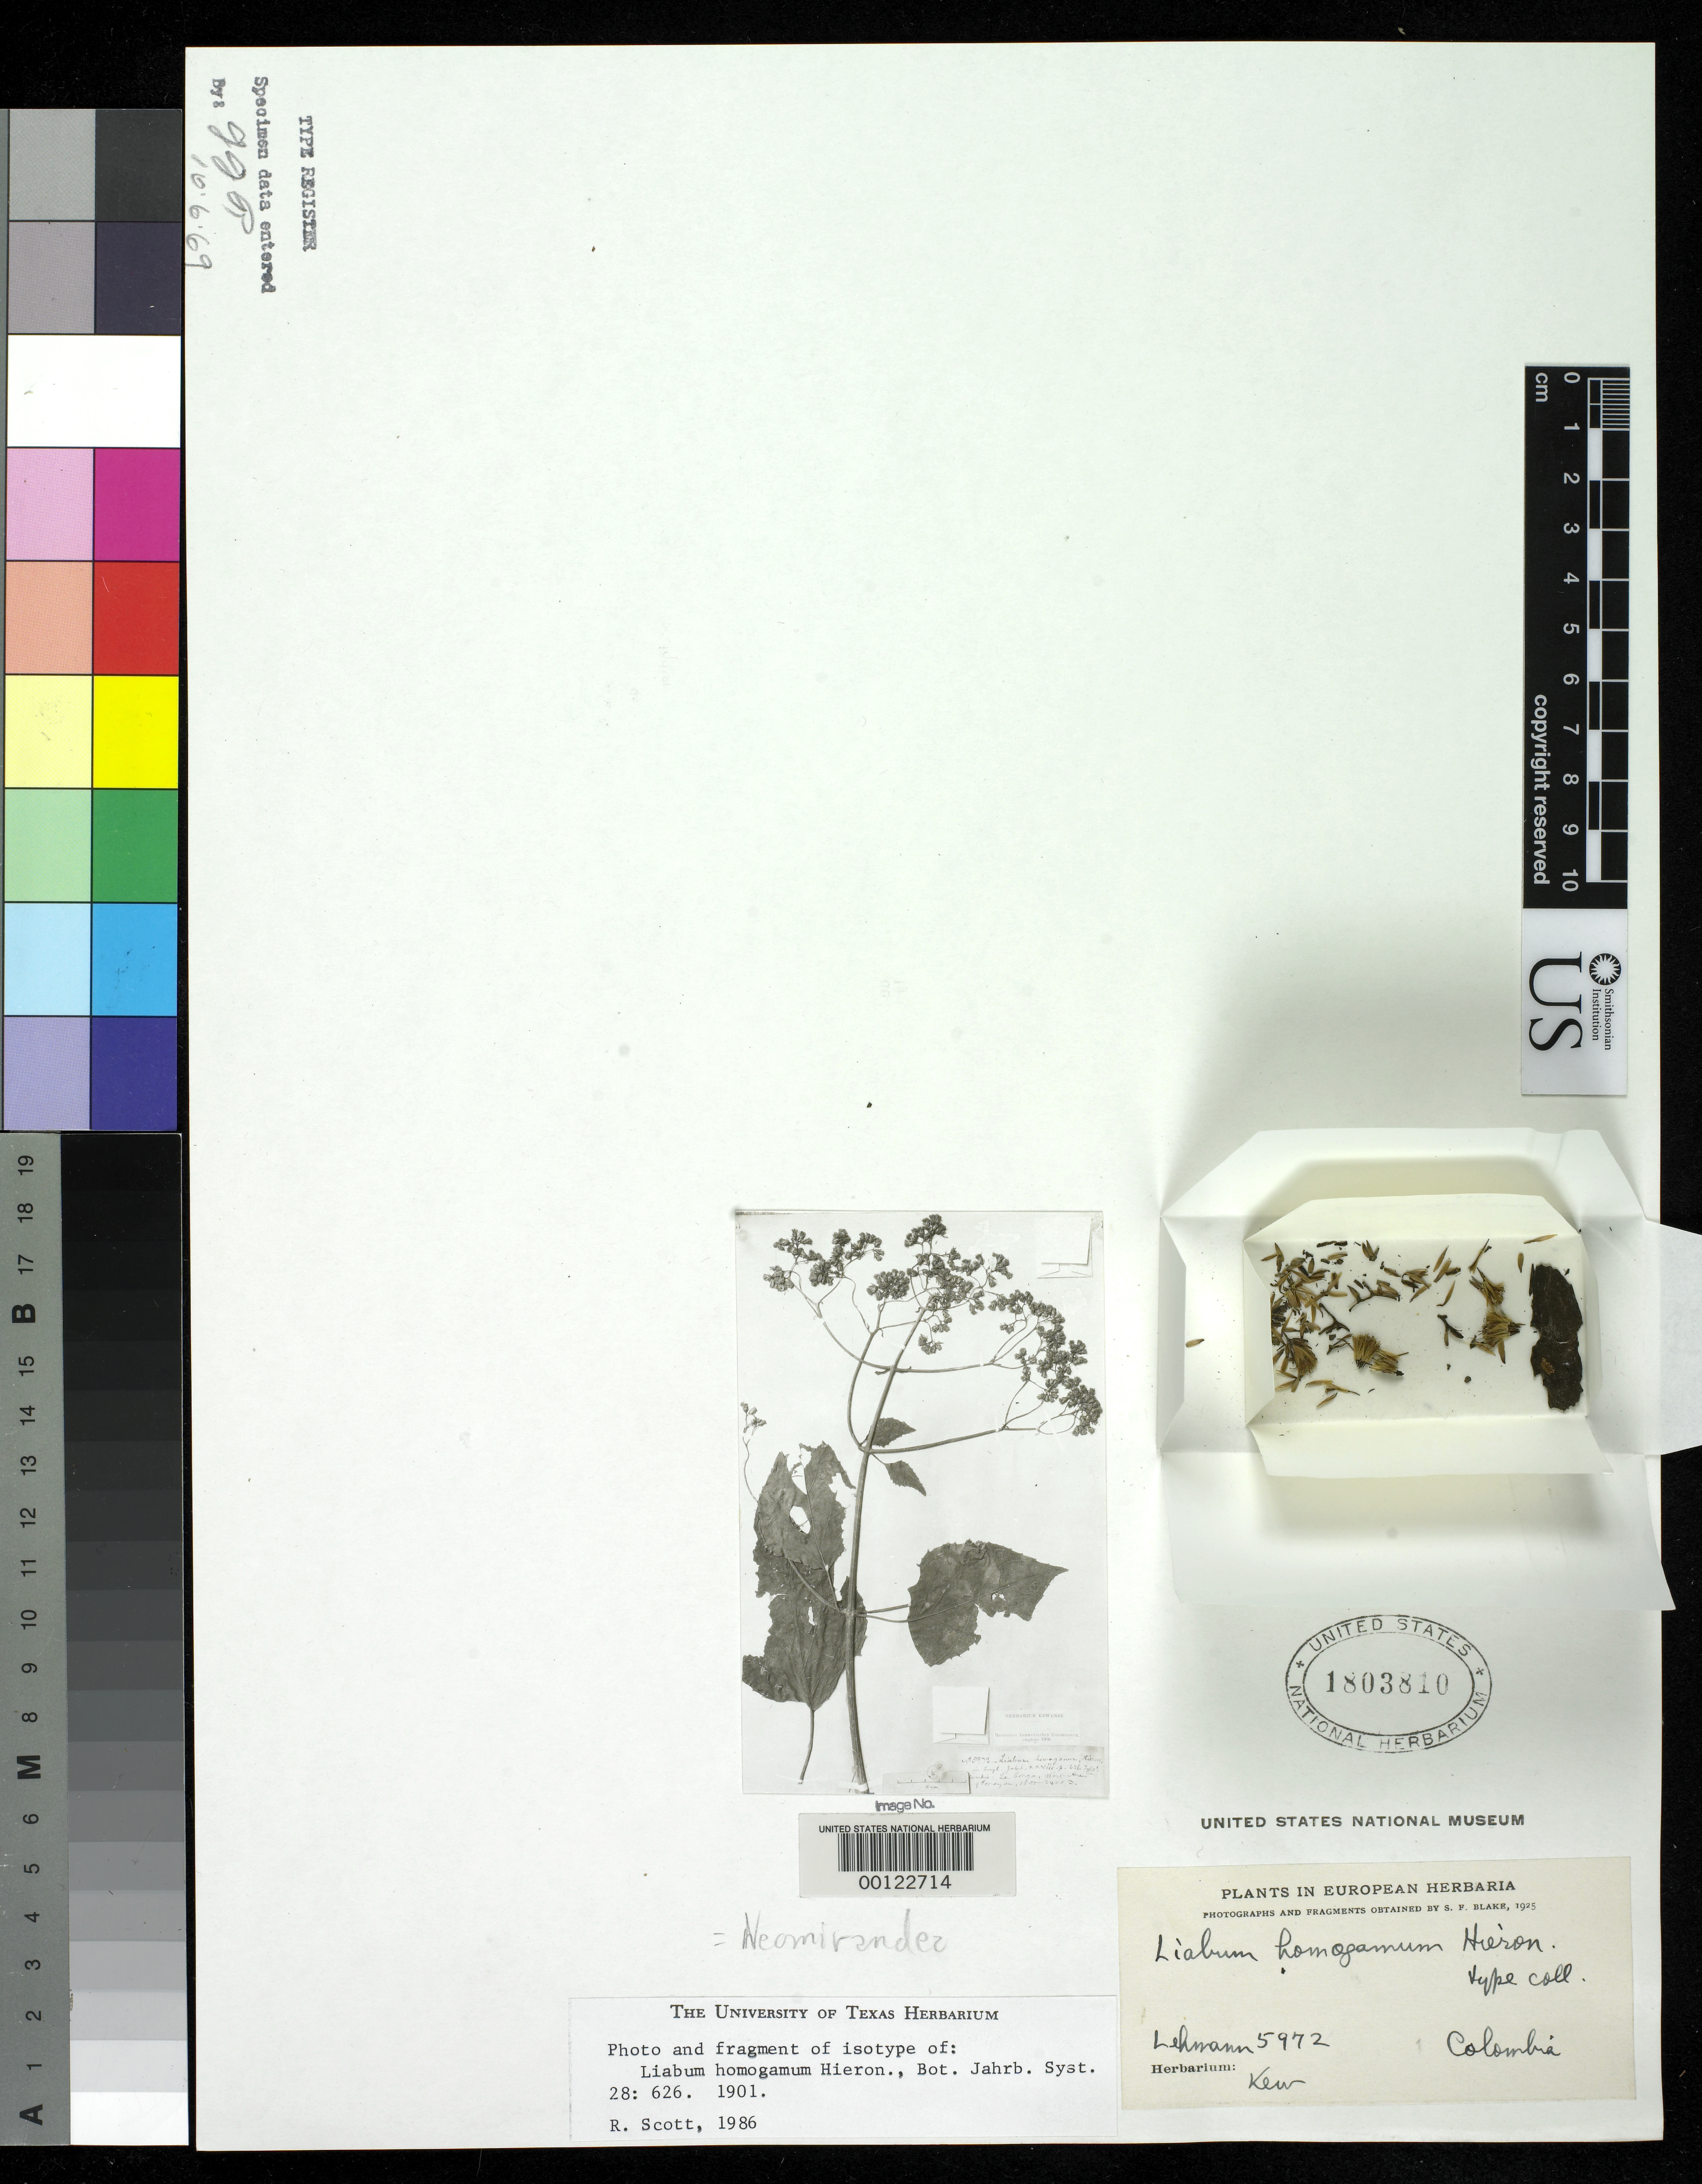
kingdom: Plantae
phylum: Tracheophyta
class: Magnoliopsida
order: Asterales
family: Asteraceae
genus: Liabum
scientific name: Liabum homogamum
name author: Hieron.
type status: Type Fragment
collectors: F. C. Lehmann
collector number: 5972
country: Colombia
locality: La Conga.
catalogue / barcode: US 1803810